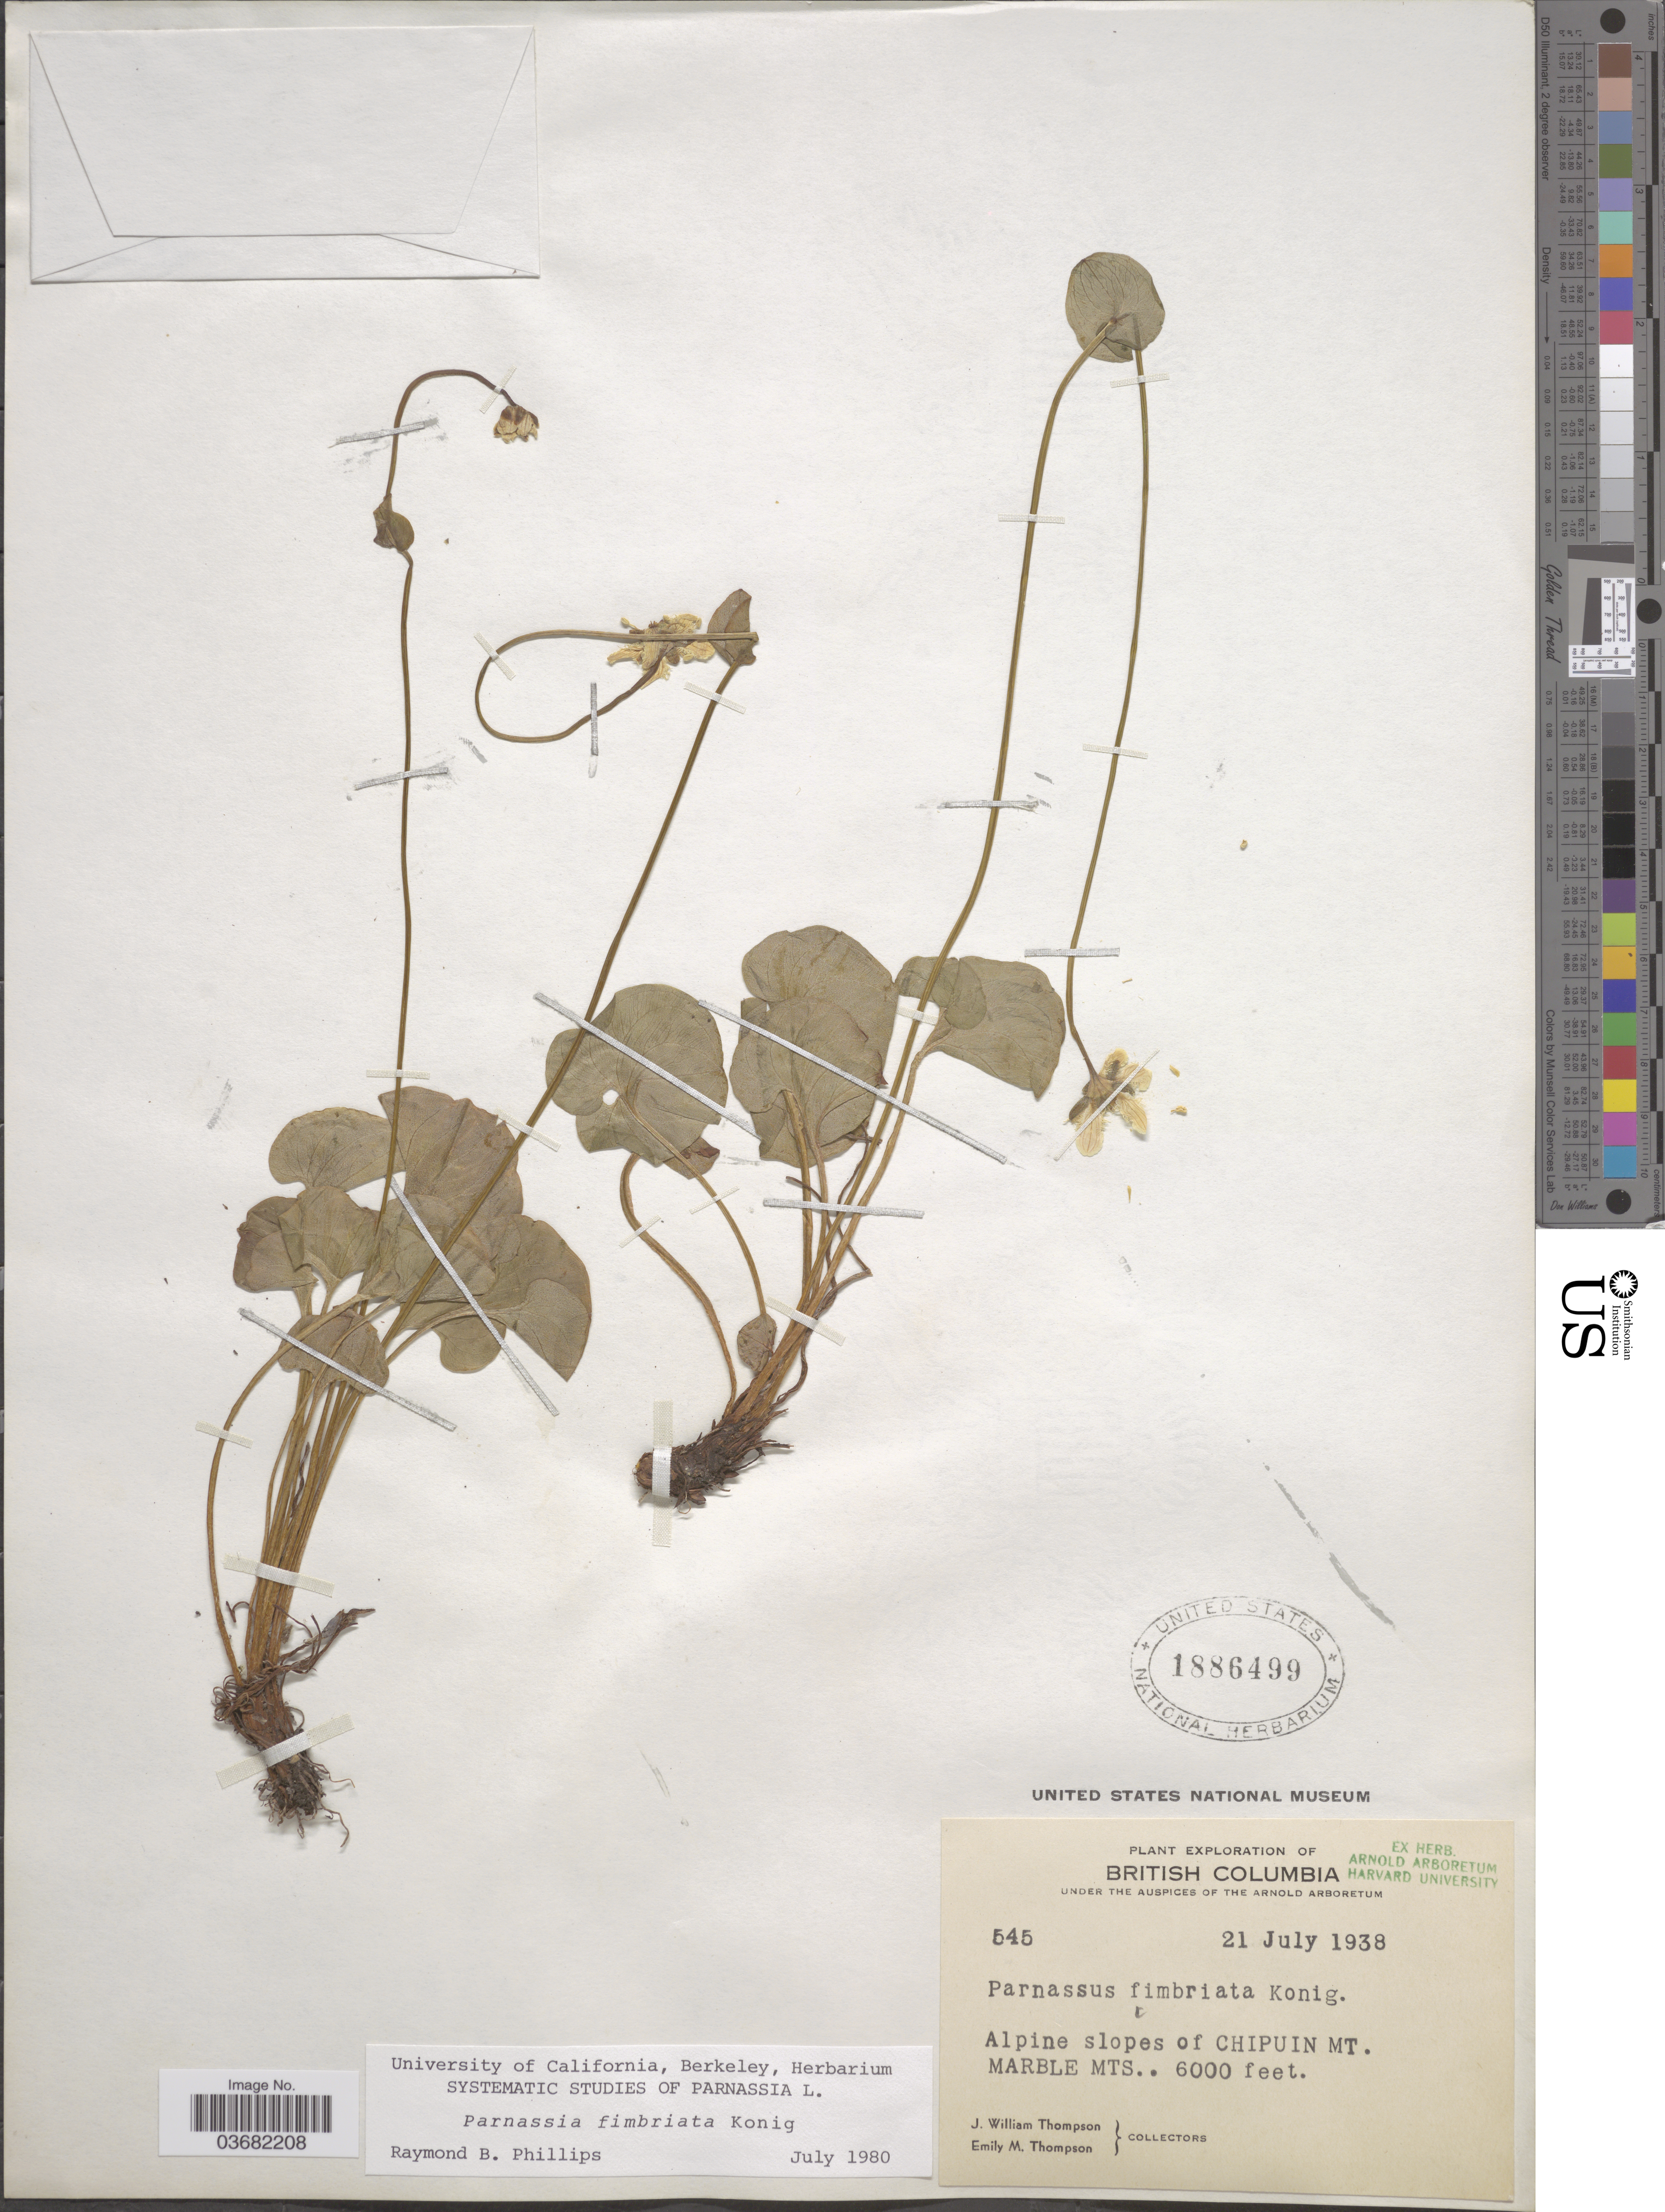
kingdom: Plantae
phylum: Tracheophyta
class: Magnoliopsida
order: Celastrales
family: Parnassiaceae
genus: Parnassia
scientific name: Parnassia fimbriata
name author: K.D. Koenig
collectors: J. W. Thompson & E. M. Thompson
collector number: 545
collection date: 1938-07-21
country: Canada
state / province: British Columbia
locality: Exploration of British Columbia. Alpine slopes of Chipuin Mt. Marble Mts.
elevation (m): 1829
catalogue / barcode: US 1886499